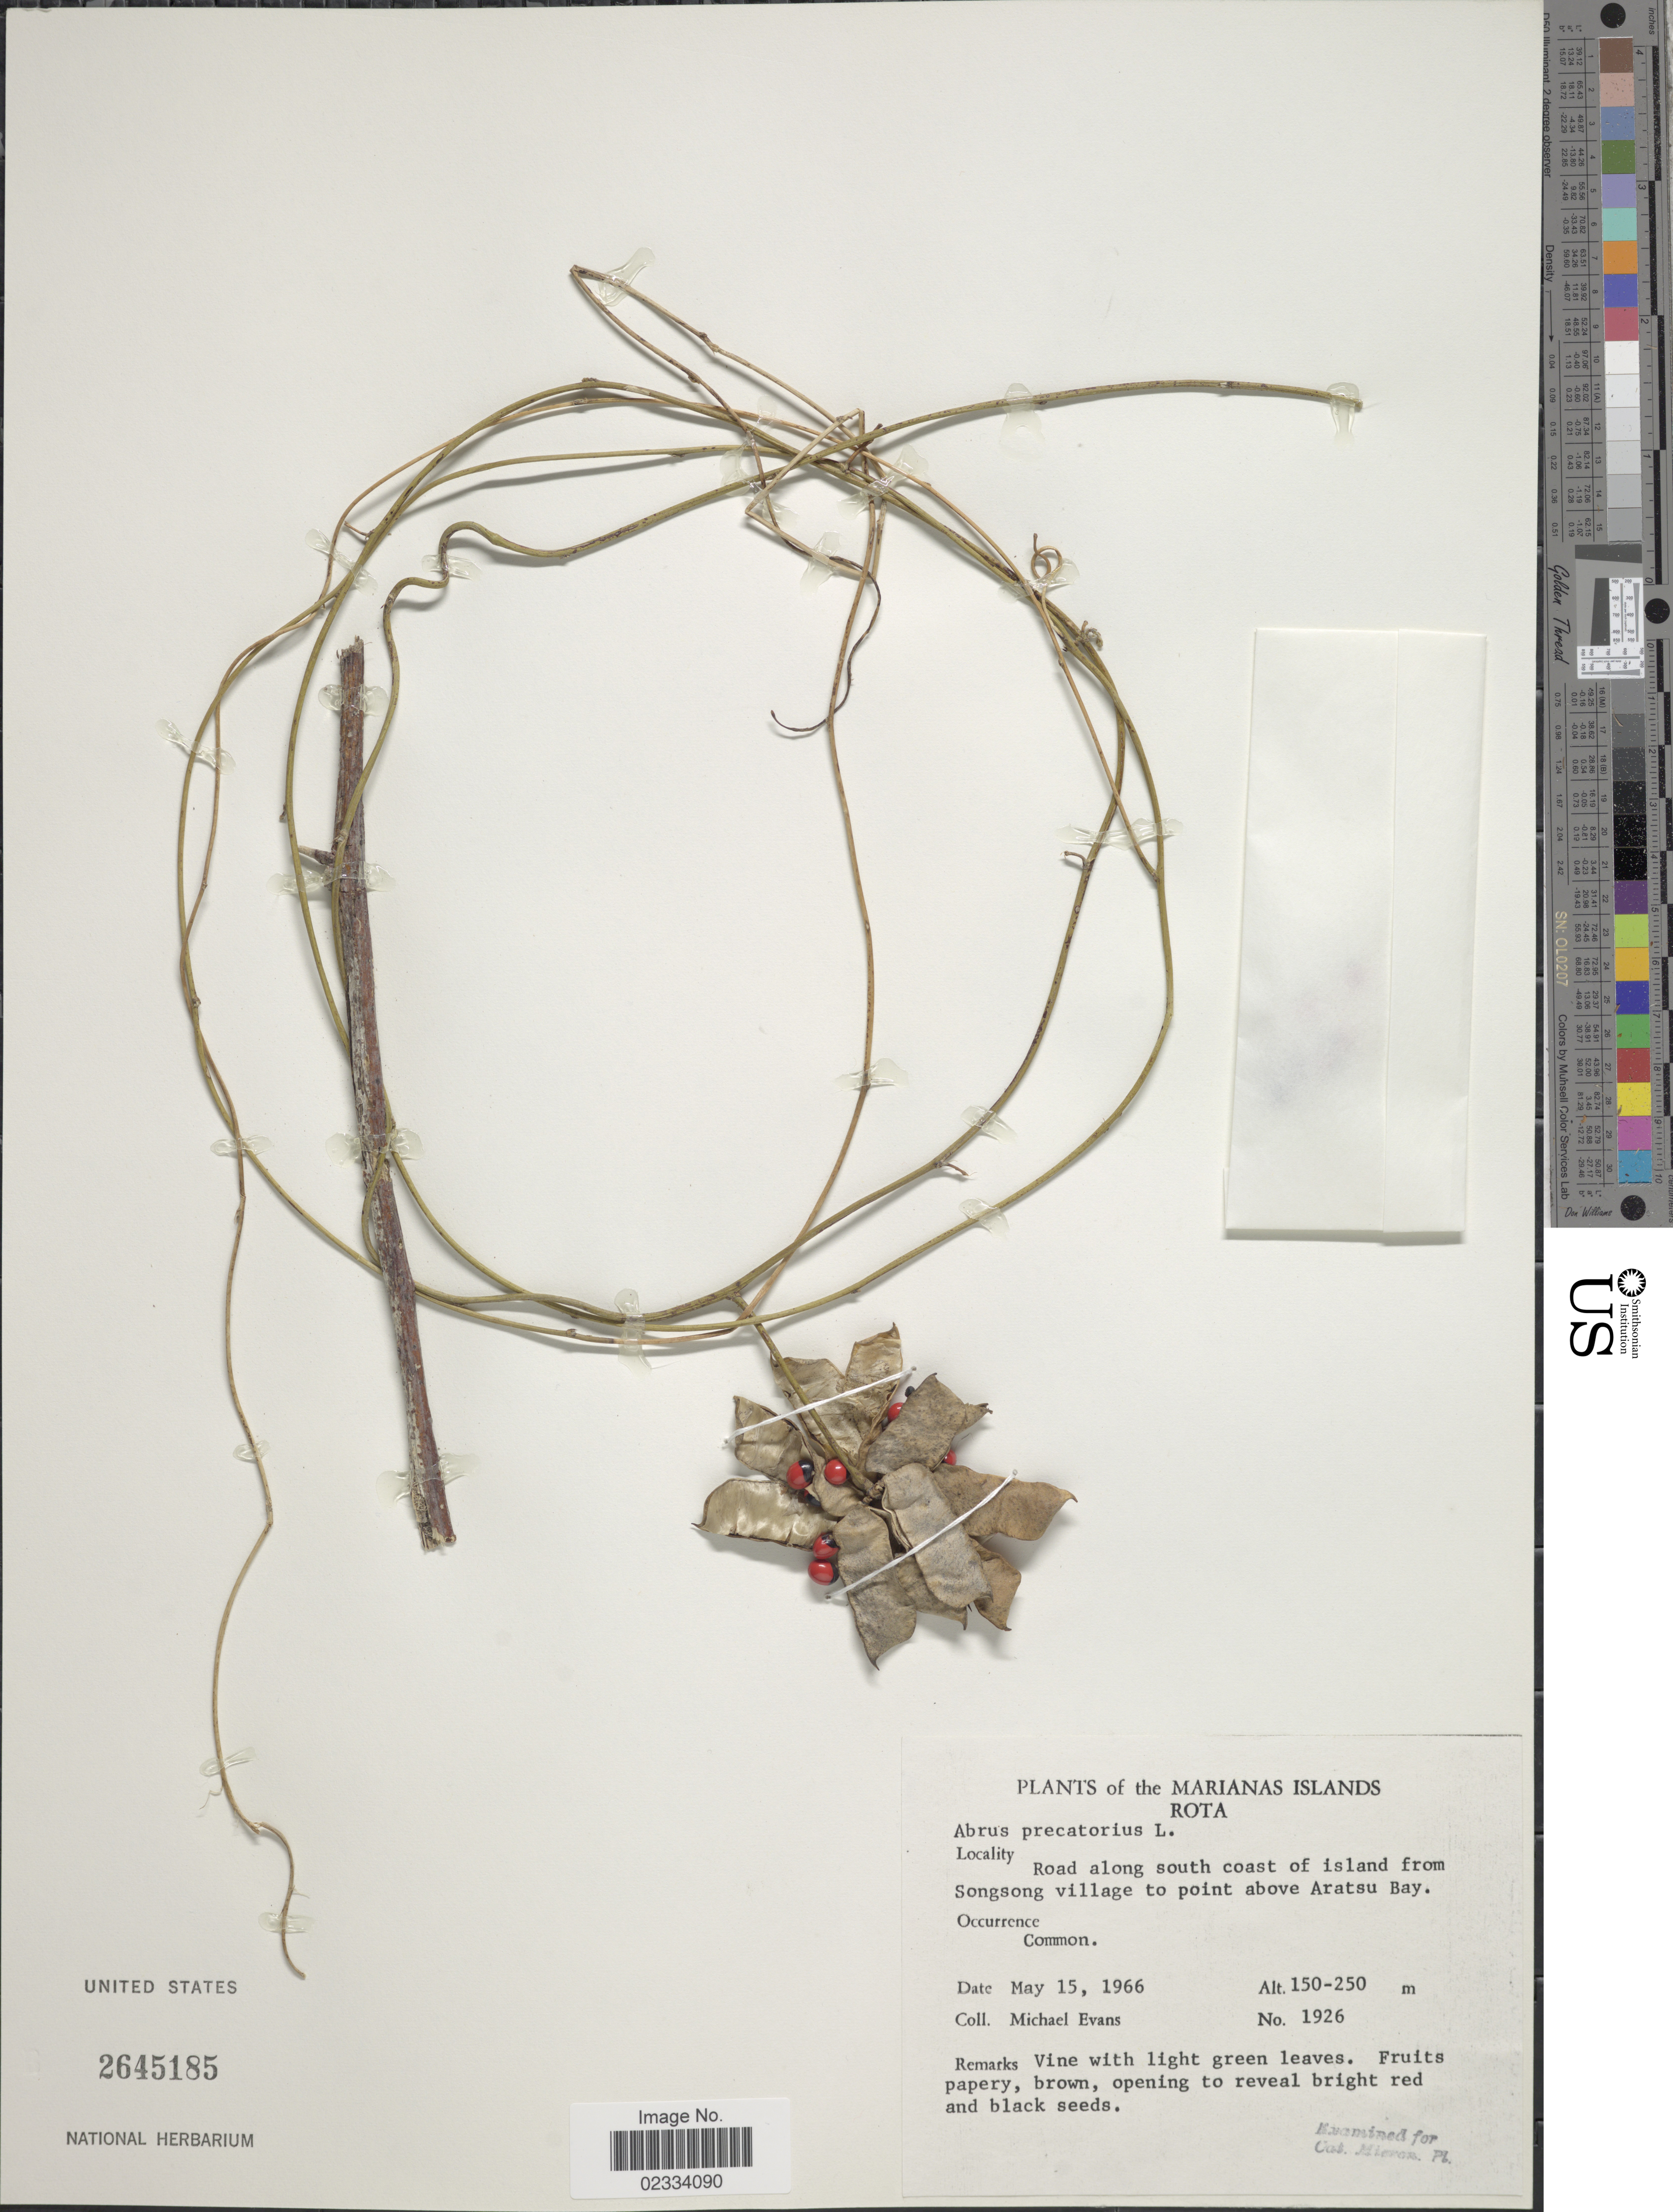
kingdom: Plantae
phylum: Tracheophyta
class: Magnoliopsida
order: Fabales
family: Fabaceae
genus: Abrus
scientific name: Abrus precatorius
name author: L.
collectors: M. Evans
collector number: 1926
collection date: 1966-05-15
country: Northern Mariana Islands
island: Rota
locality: Rota Island. Road along south coast of island from Songsong village to point above Aratsu Bay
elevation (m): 150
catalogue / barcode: US 2645185